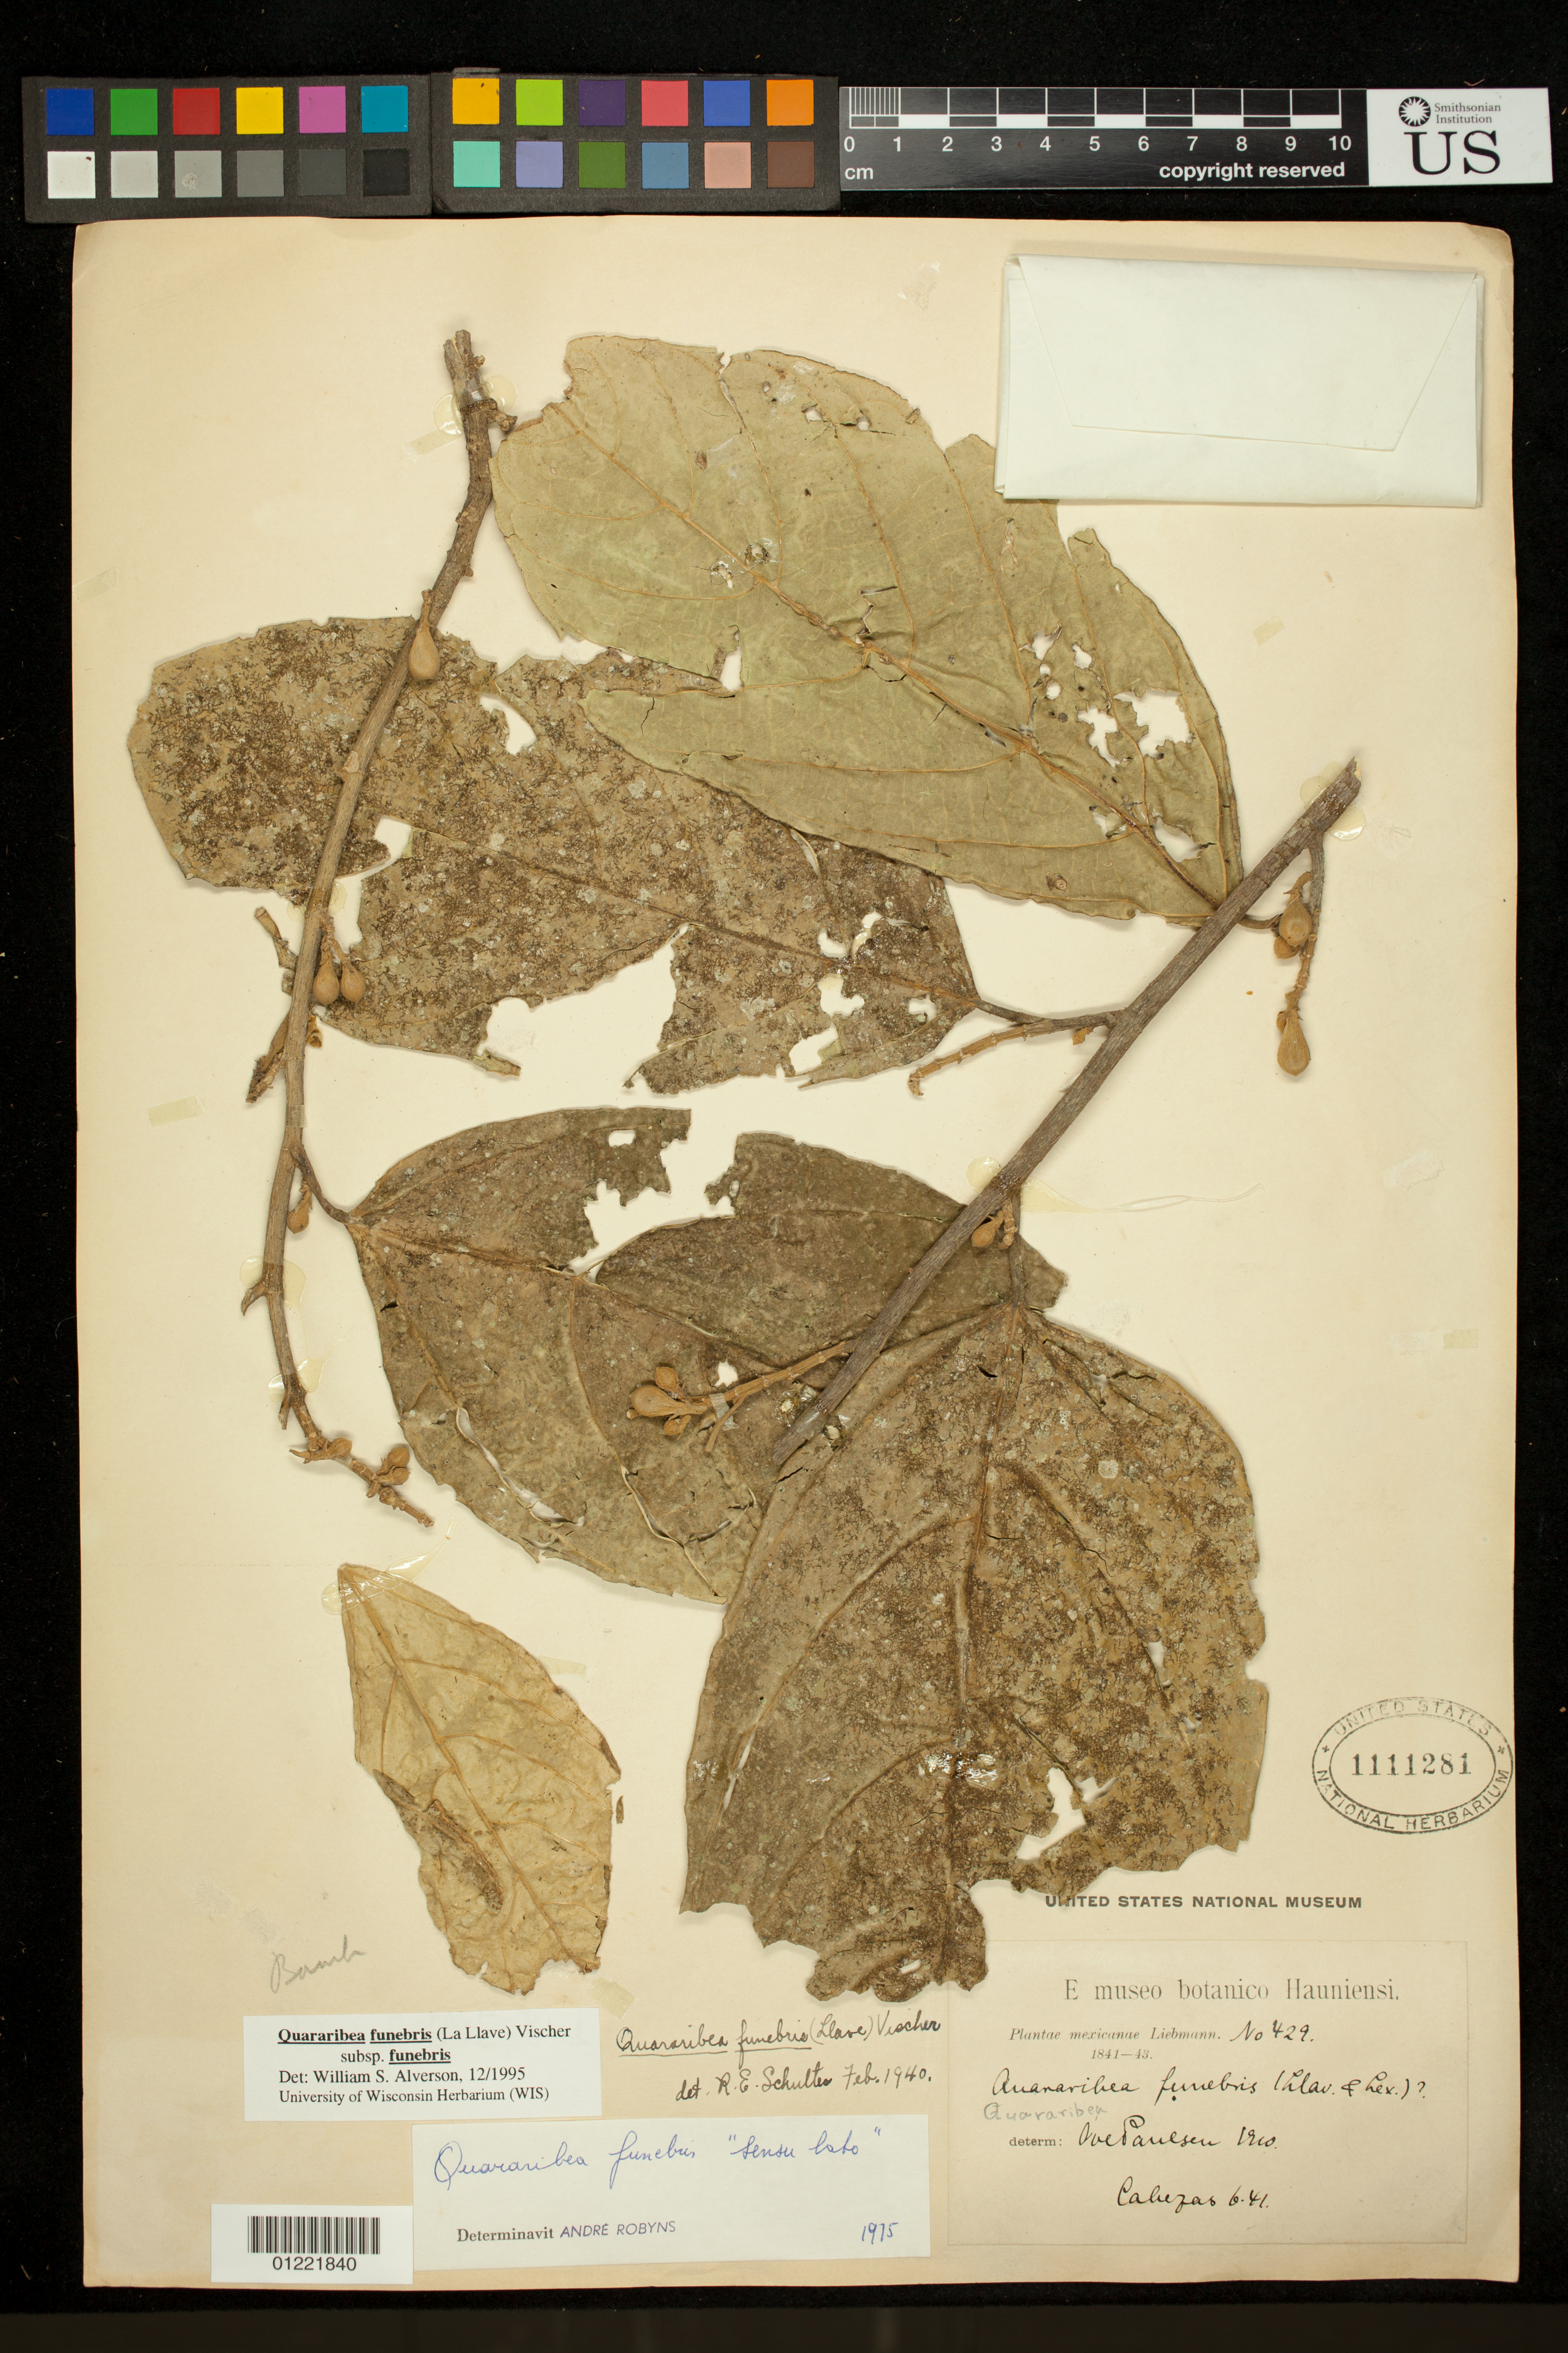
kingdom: Plantae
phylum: Tracheophyta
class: Magnoliopsida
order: Malvales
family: Malvaceae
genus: Quararibea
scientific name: Quararibea funebris subsp. funebris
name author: (La Llave) Vischer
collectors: F. M. Liebmann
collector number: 429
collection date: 1841/1843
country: Mexico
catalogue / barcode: US 1111281